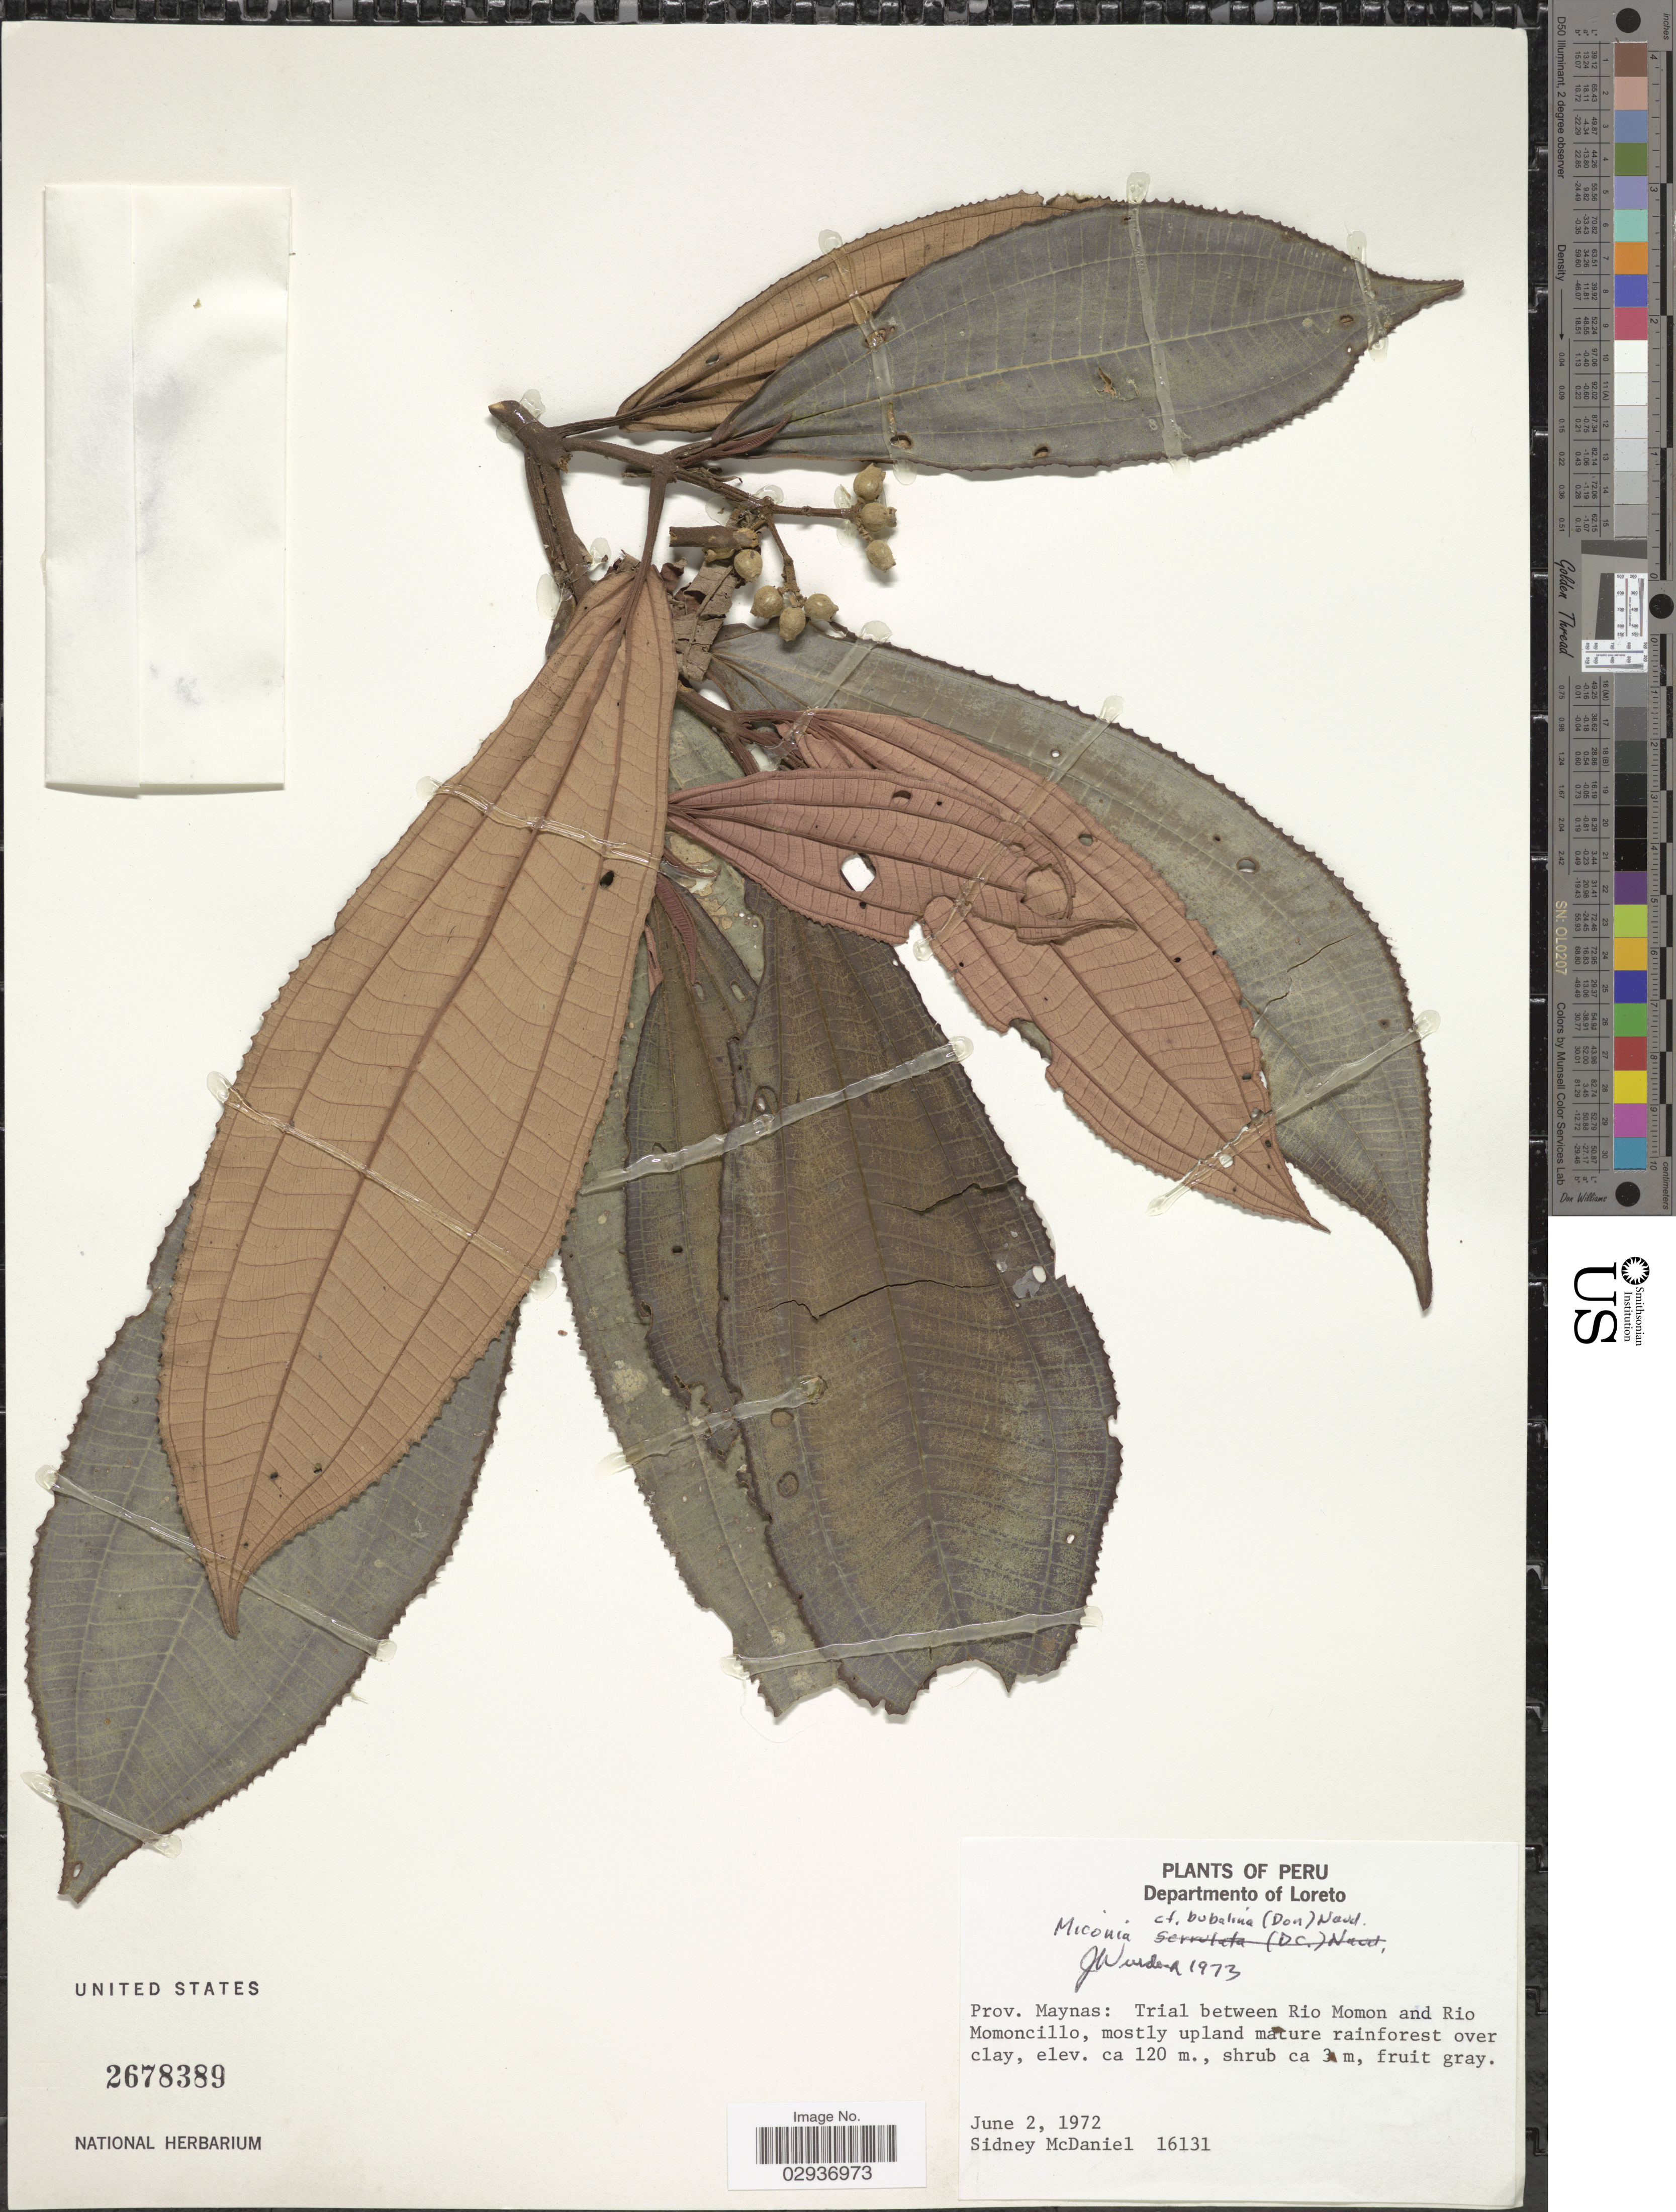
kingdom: Plantae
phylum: Tracheophyta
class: Magnoliopsida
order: Myrtales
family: Melastomataceae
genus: Miconia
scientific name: Miconia bubalina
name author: Naudin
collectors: S. McDaniel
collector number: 16131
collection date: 1972-06-02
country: Peru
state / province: Loreto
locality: Departmento of Loreto. Prov. Maynas: Trail between Rio Momon and Rio Momoncillo.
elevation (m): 120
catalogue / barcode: US 2678389